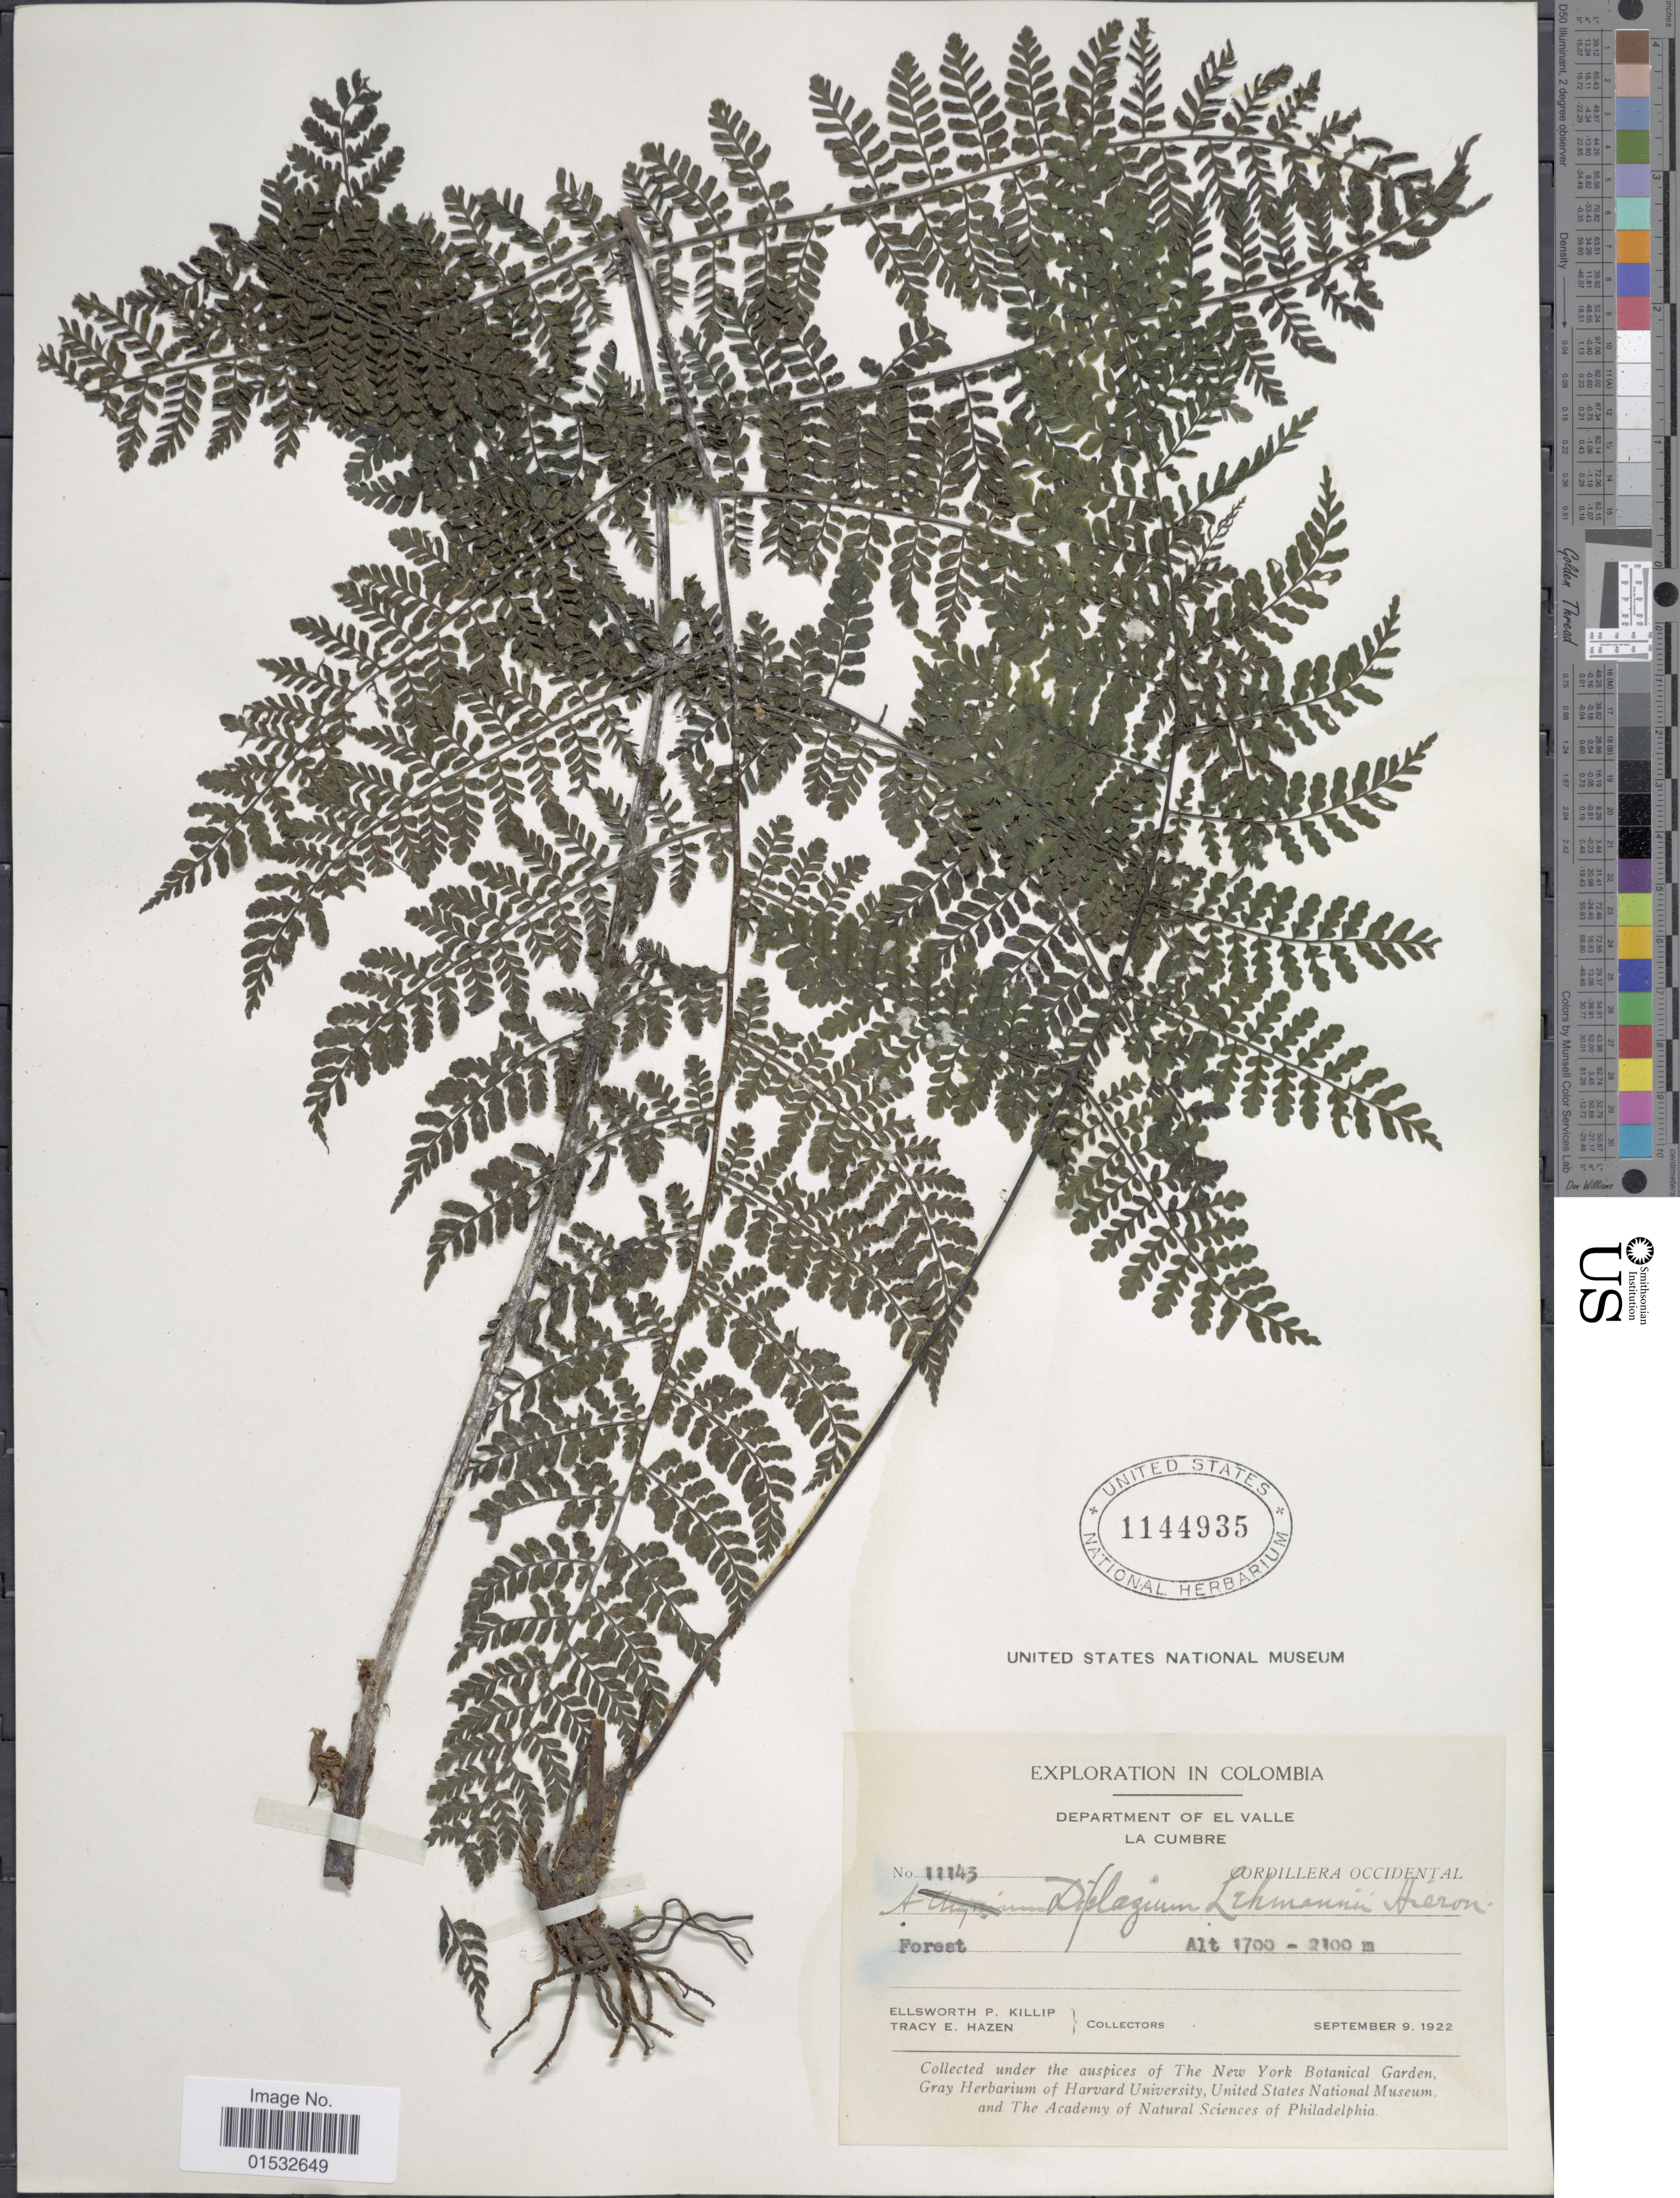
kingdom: Plantae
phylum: Tracheophyta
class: Polypodiopsida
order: Polypodiales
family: Athyriaceae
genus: Diplazium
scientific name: Diplazium alienum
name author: (Mett.) Hieron.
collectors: E. P. Killip & T. E. Hazen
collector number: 11143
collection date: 1922-09-09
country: Colombia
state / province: Valle del Cauca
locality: Department of El Valle. La Cumbre. Cordillera Occidental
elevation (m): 1700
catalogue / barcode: US 1144935